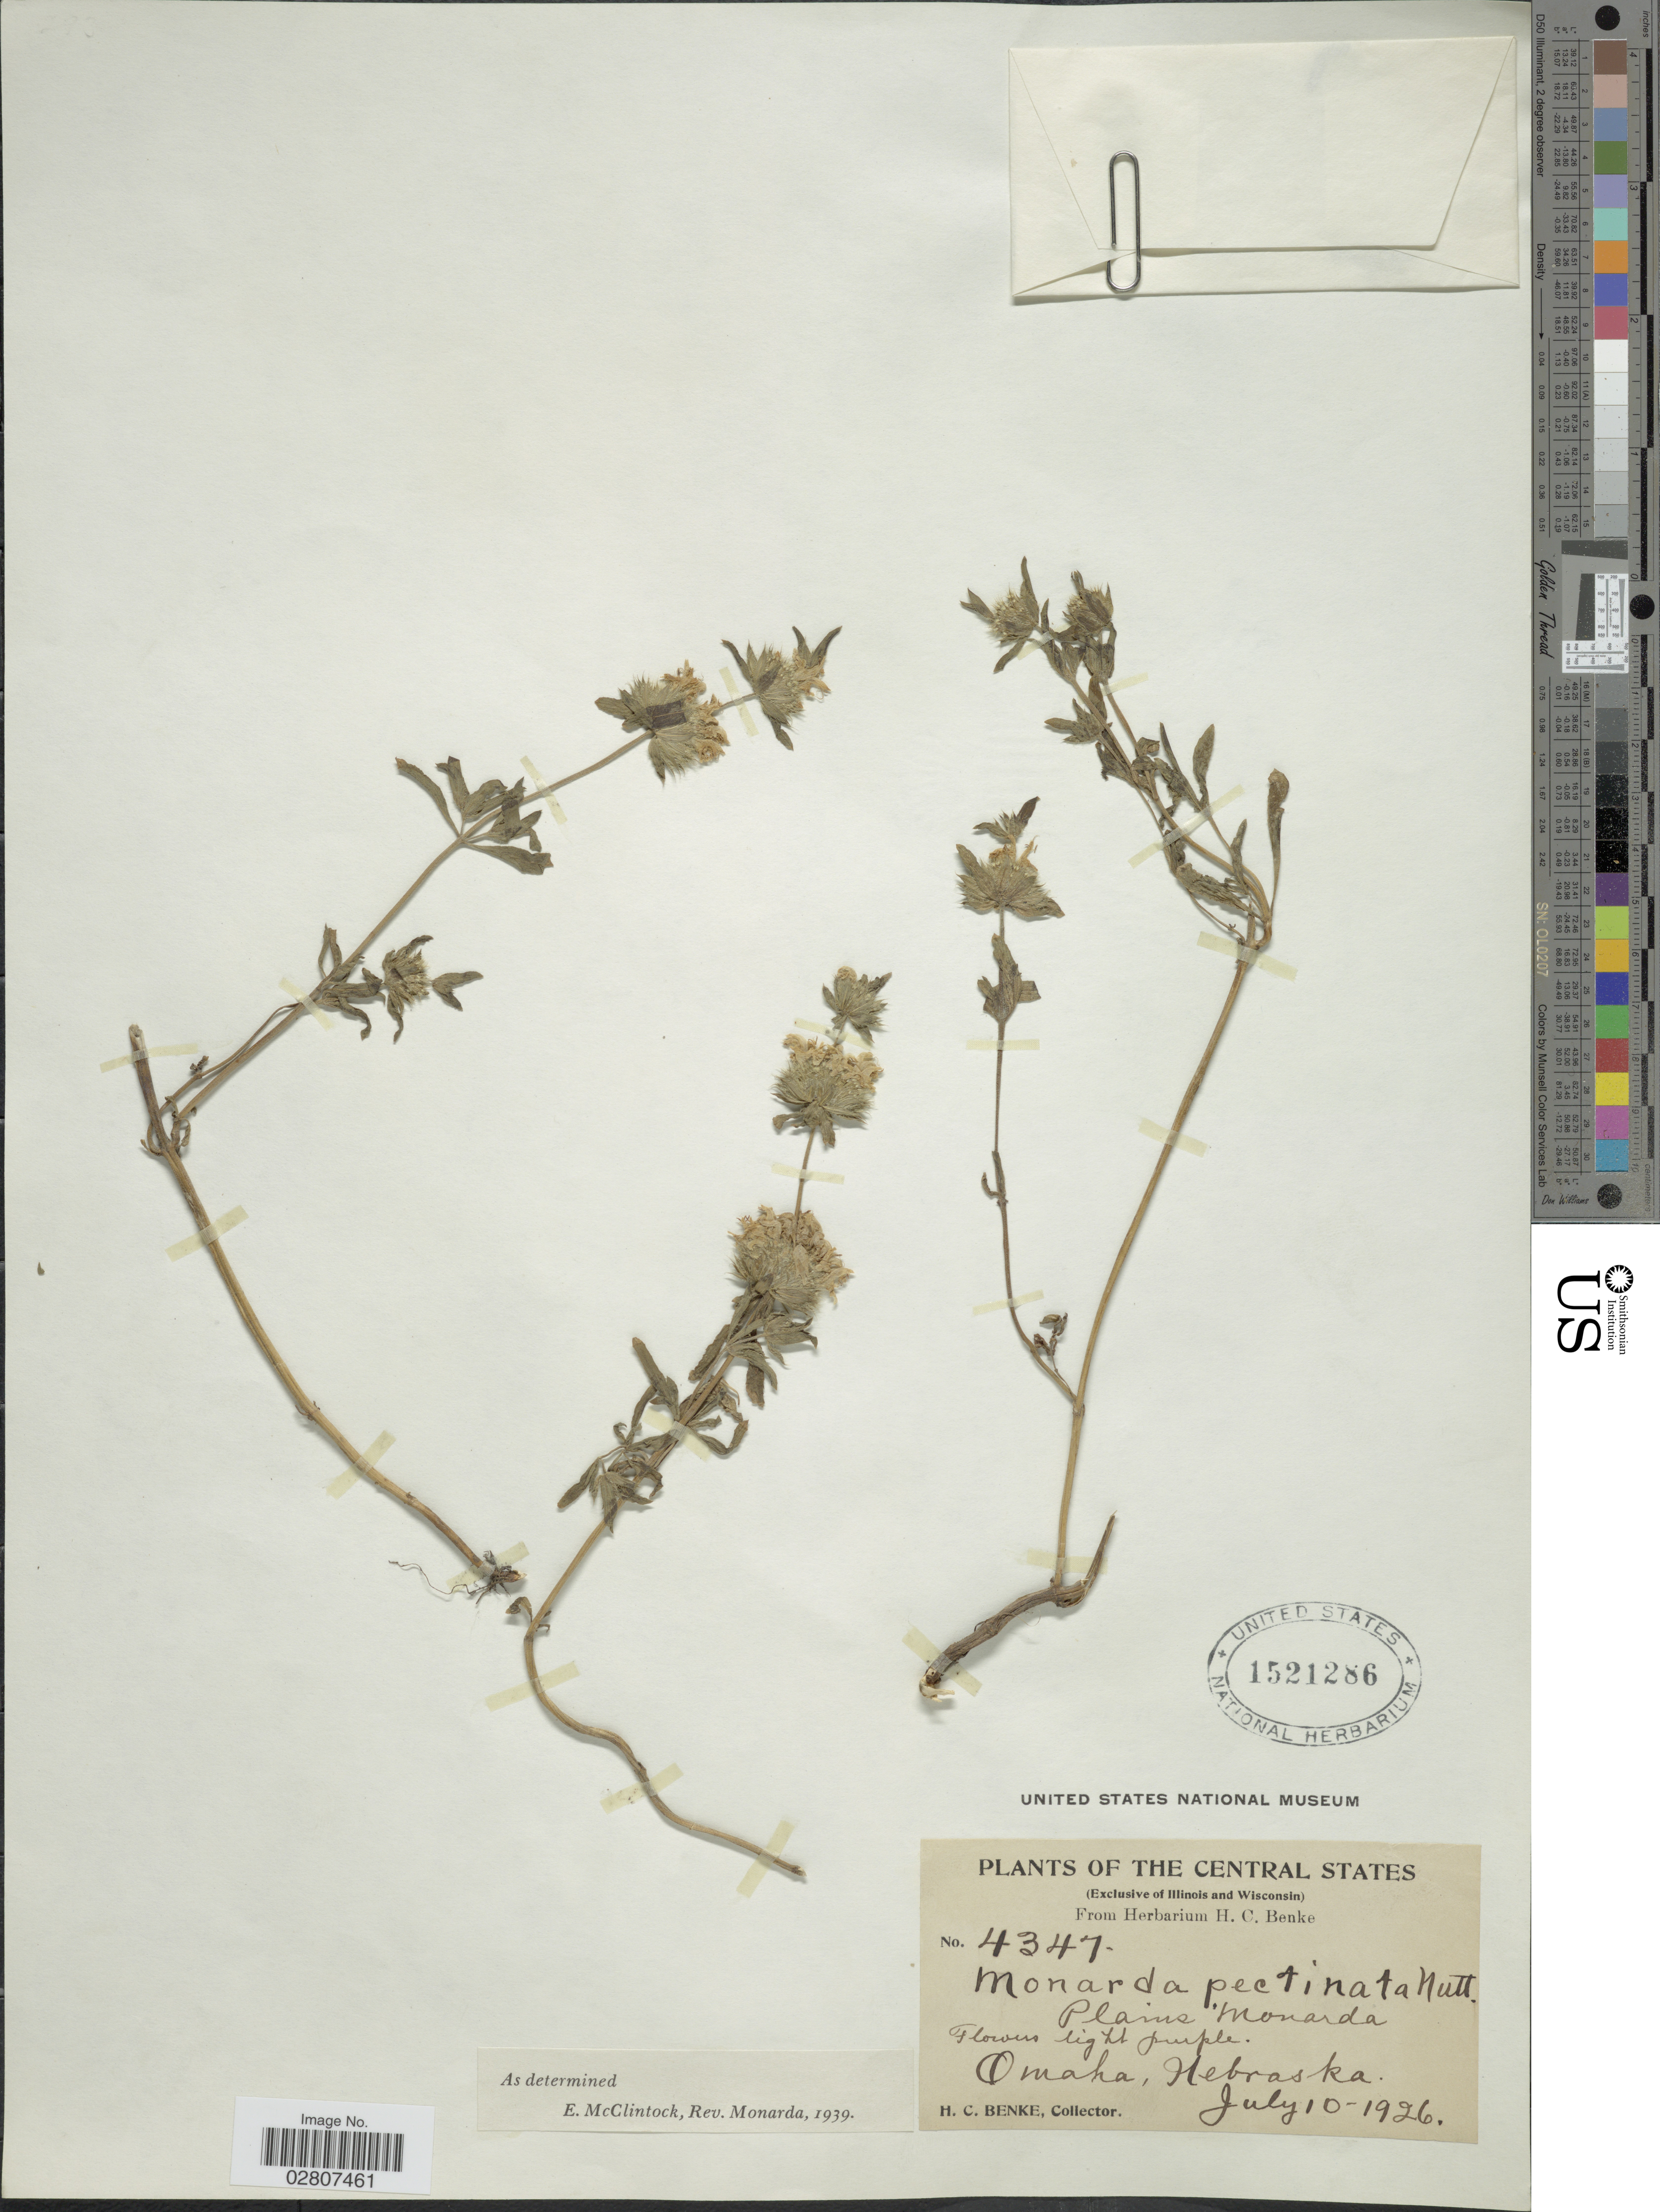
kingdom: Plantae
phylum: Tracheophyta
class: Magnoliopsida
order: Lamiales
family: Lamiaceae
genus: Monarda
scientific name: Monarda pectinata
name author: Nutt.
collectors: H. Benke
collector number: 4347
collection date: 1926-07-10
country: United States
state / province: Nebraska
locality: Central States. Plains Monarda. Omaha, Nebraska.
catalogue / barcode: US 1521286